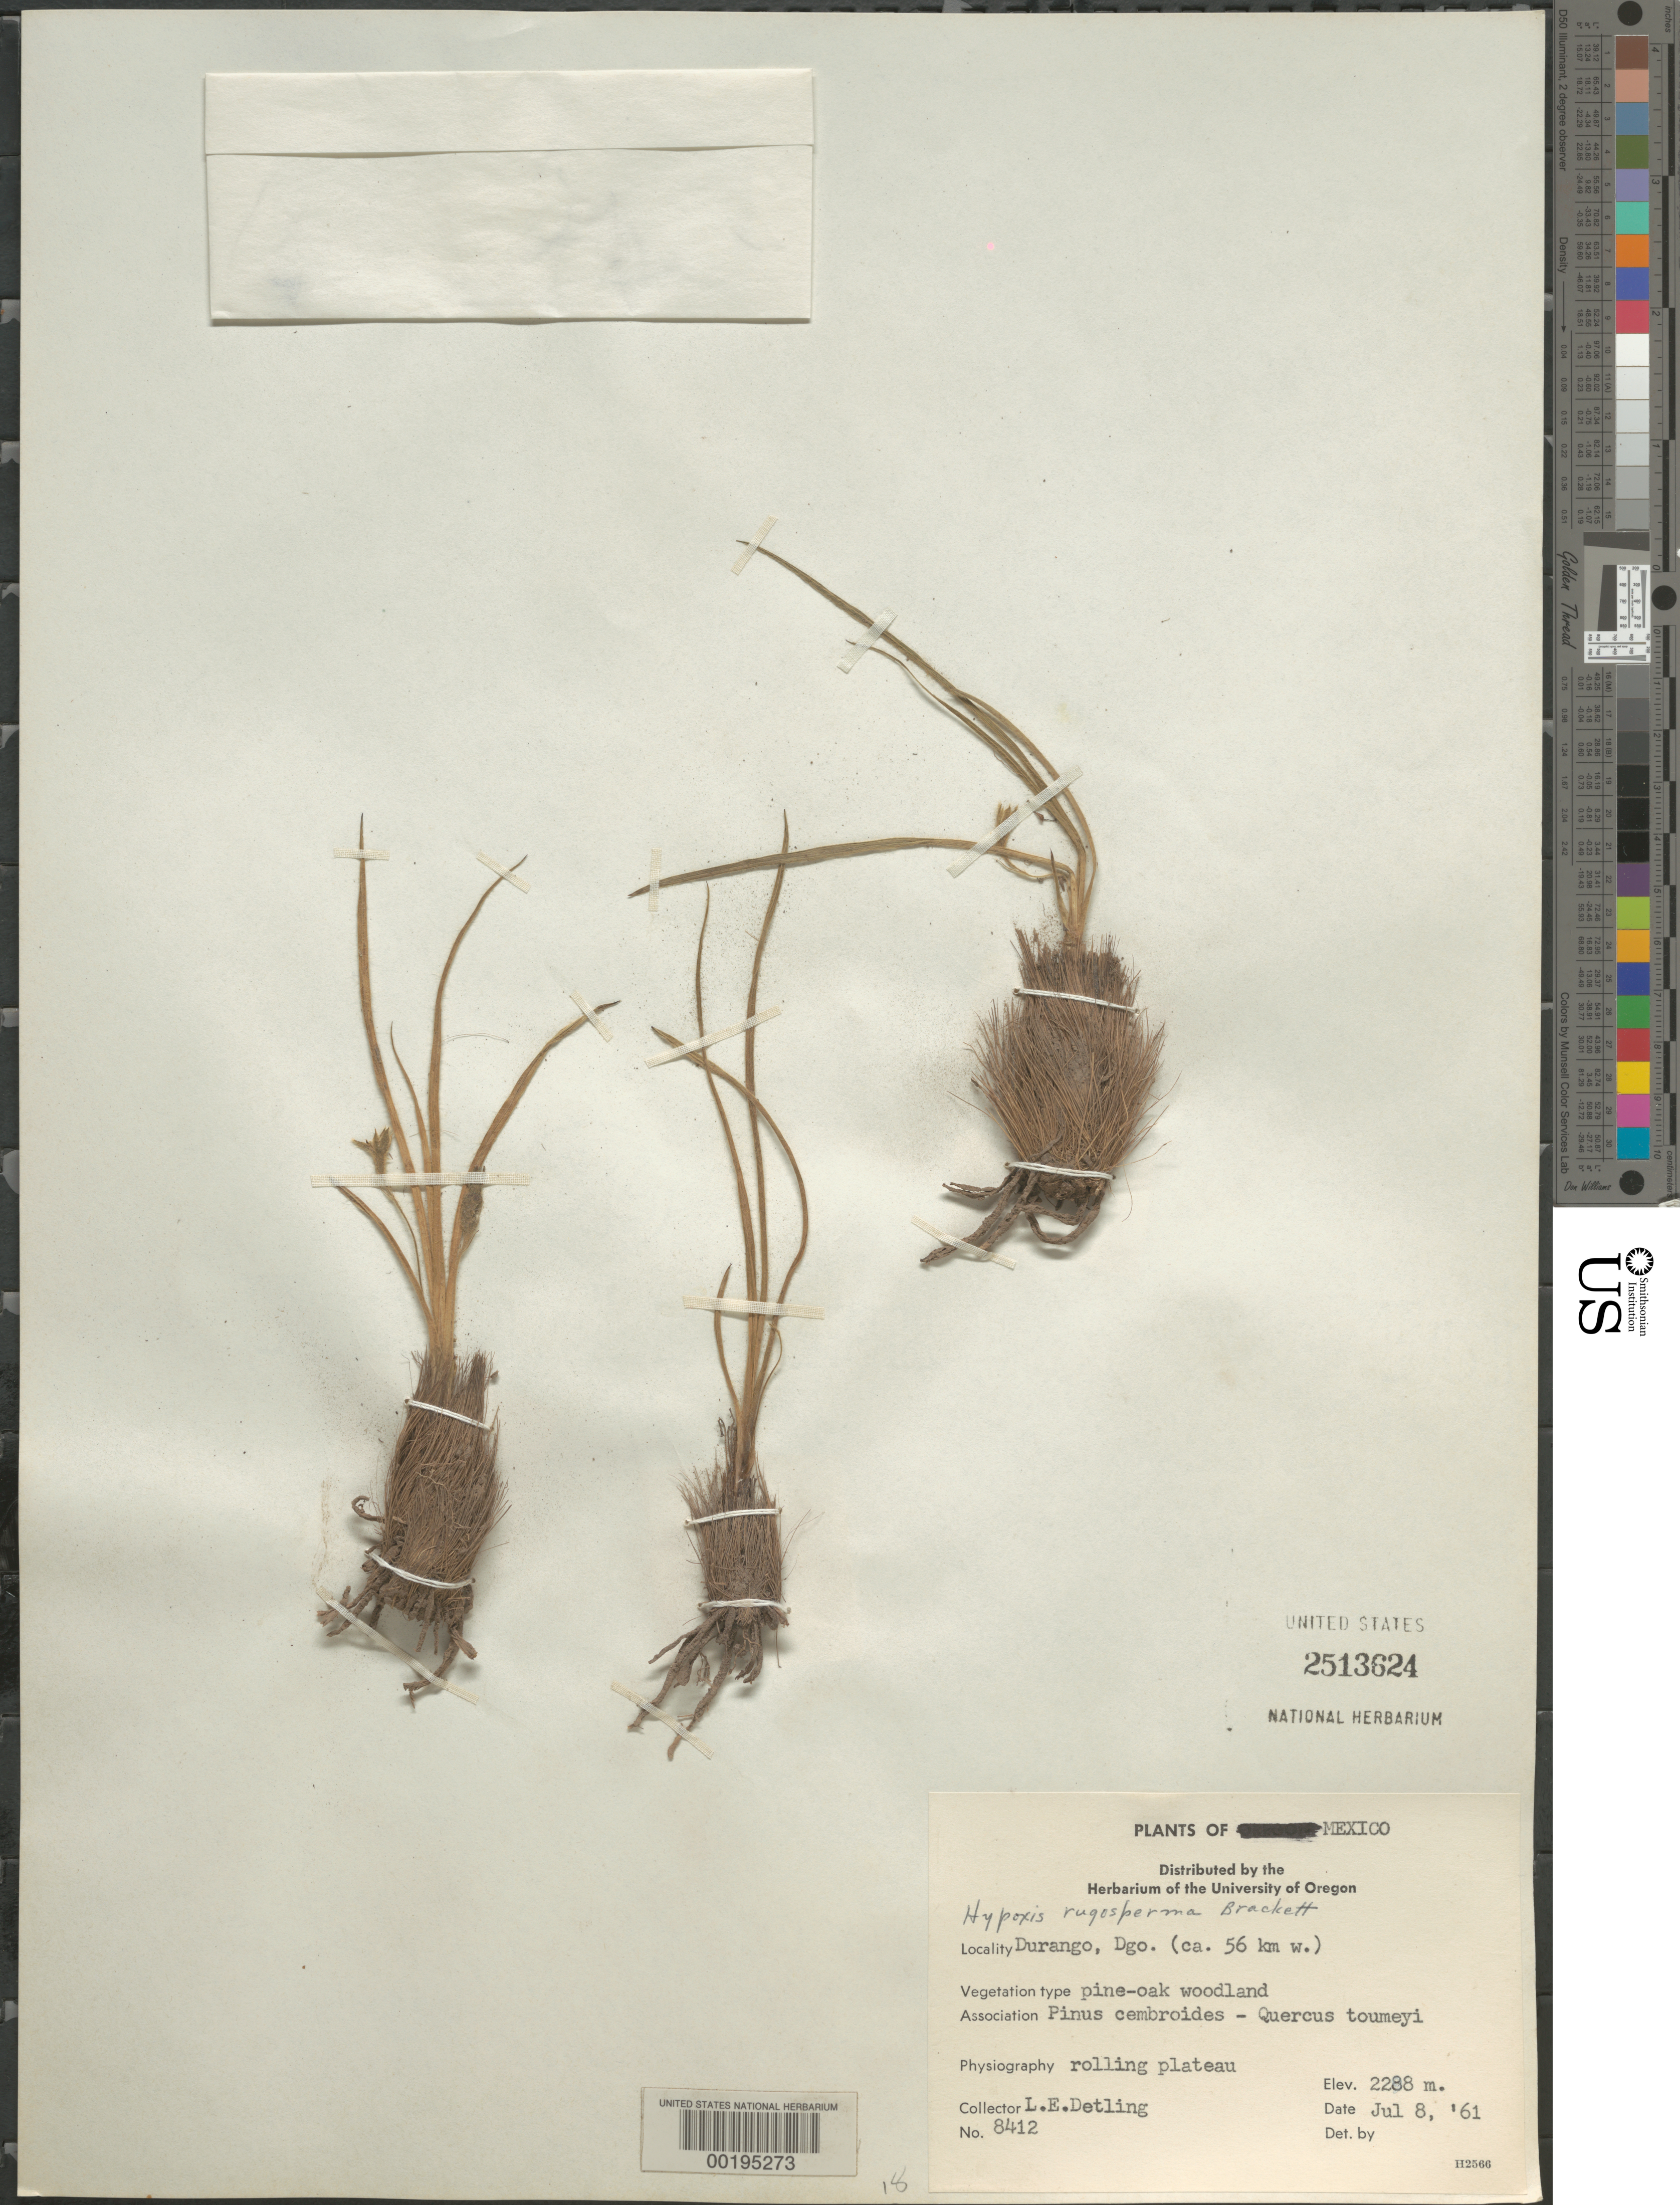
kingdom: Plantae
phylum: Tracheophyta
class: Liliopsida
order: Asparagales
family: Hypoxidaceae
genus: Hypoxis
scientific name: Hypoxis fibrata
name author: Brackett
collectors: L. E. Detling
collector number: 8412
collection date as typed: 08 Jul 1961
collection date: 1961-07-08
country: Mexico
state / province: Durango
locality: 56 km W of Durango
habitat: Rolling plateau, woodland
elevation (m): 2288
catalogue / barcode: US 2513624